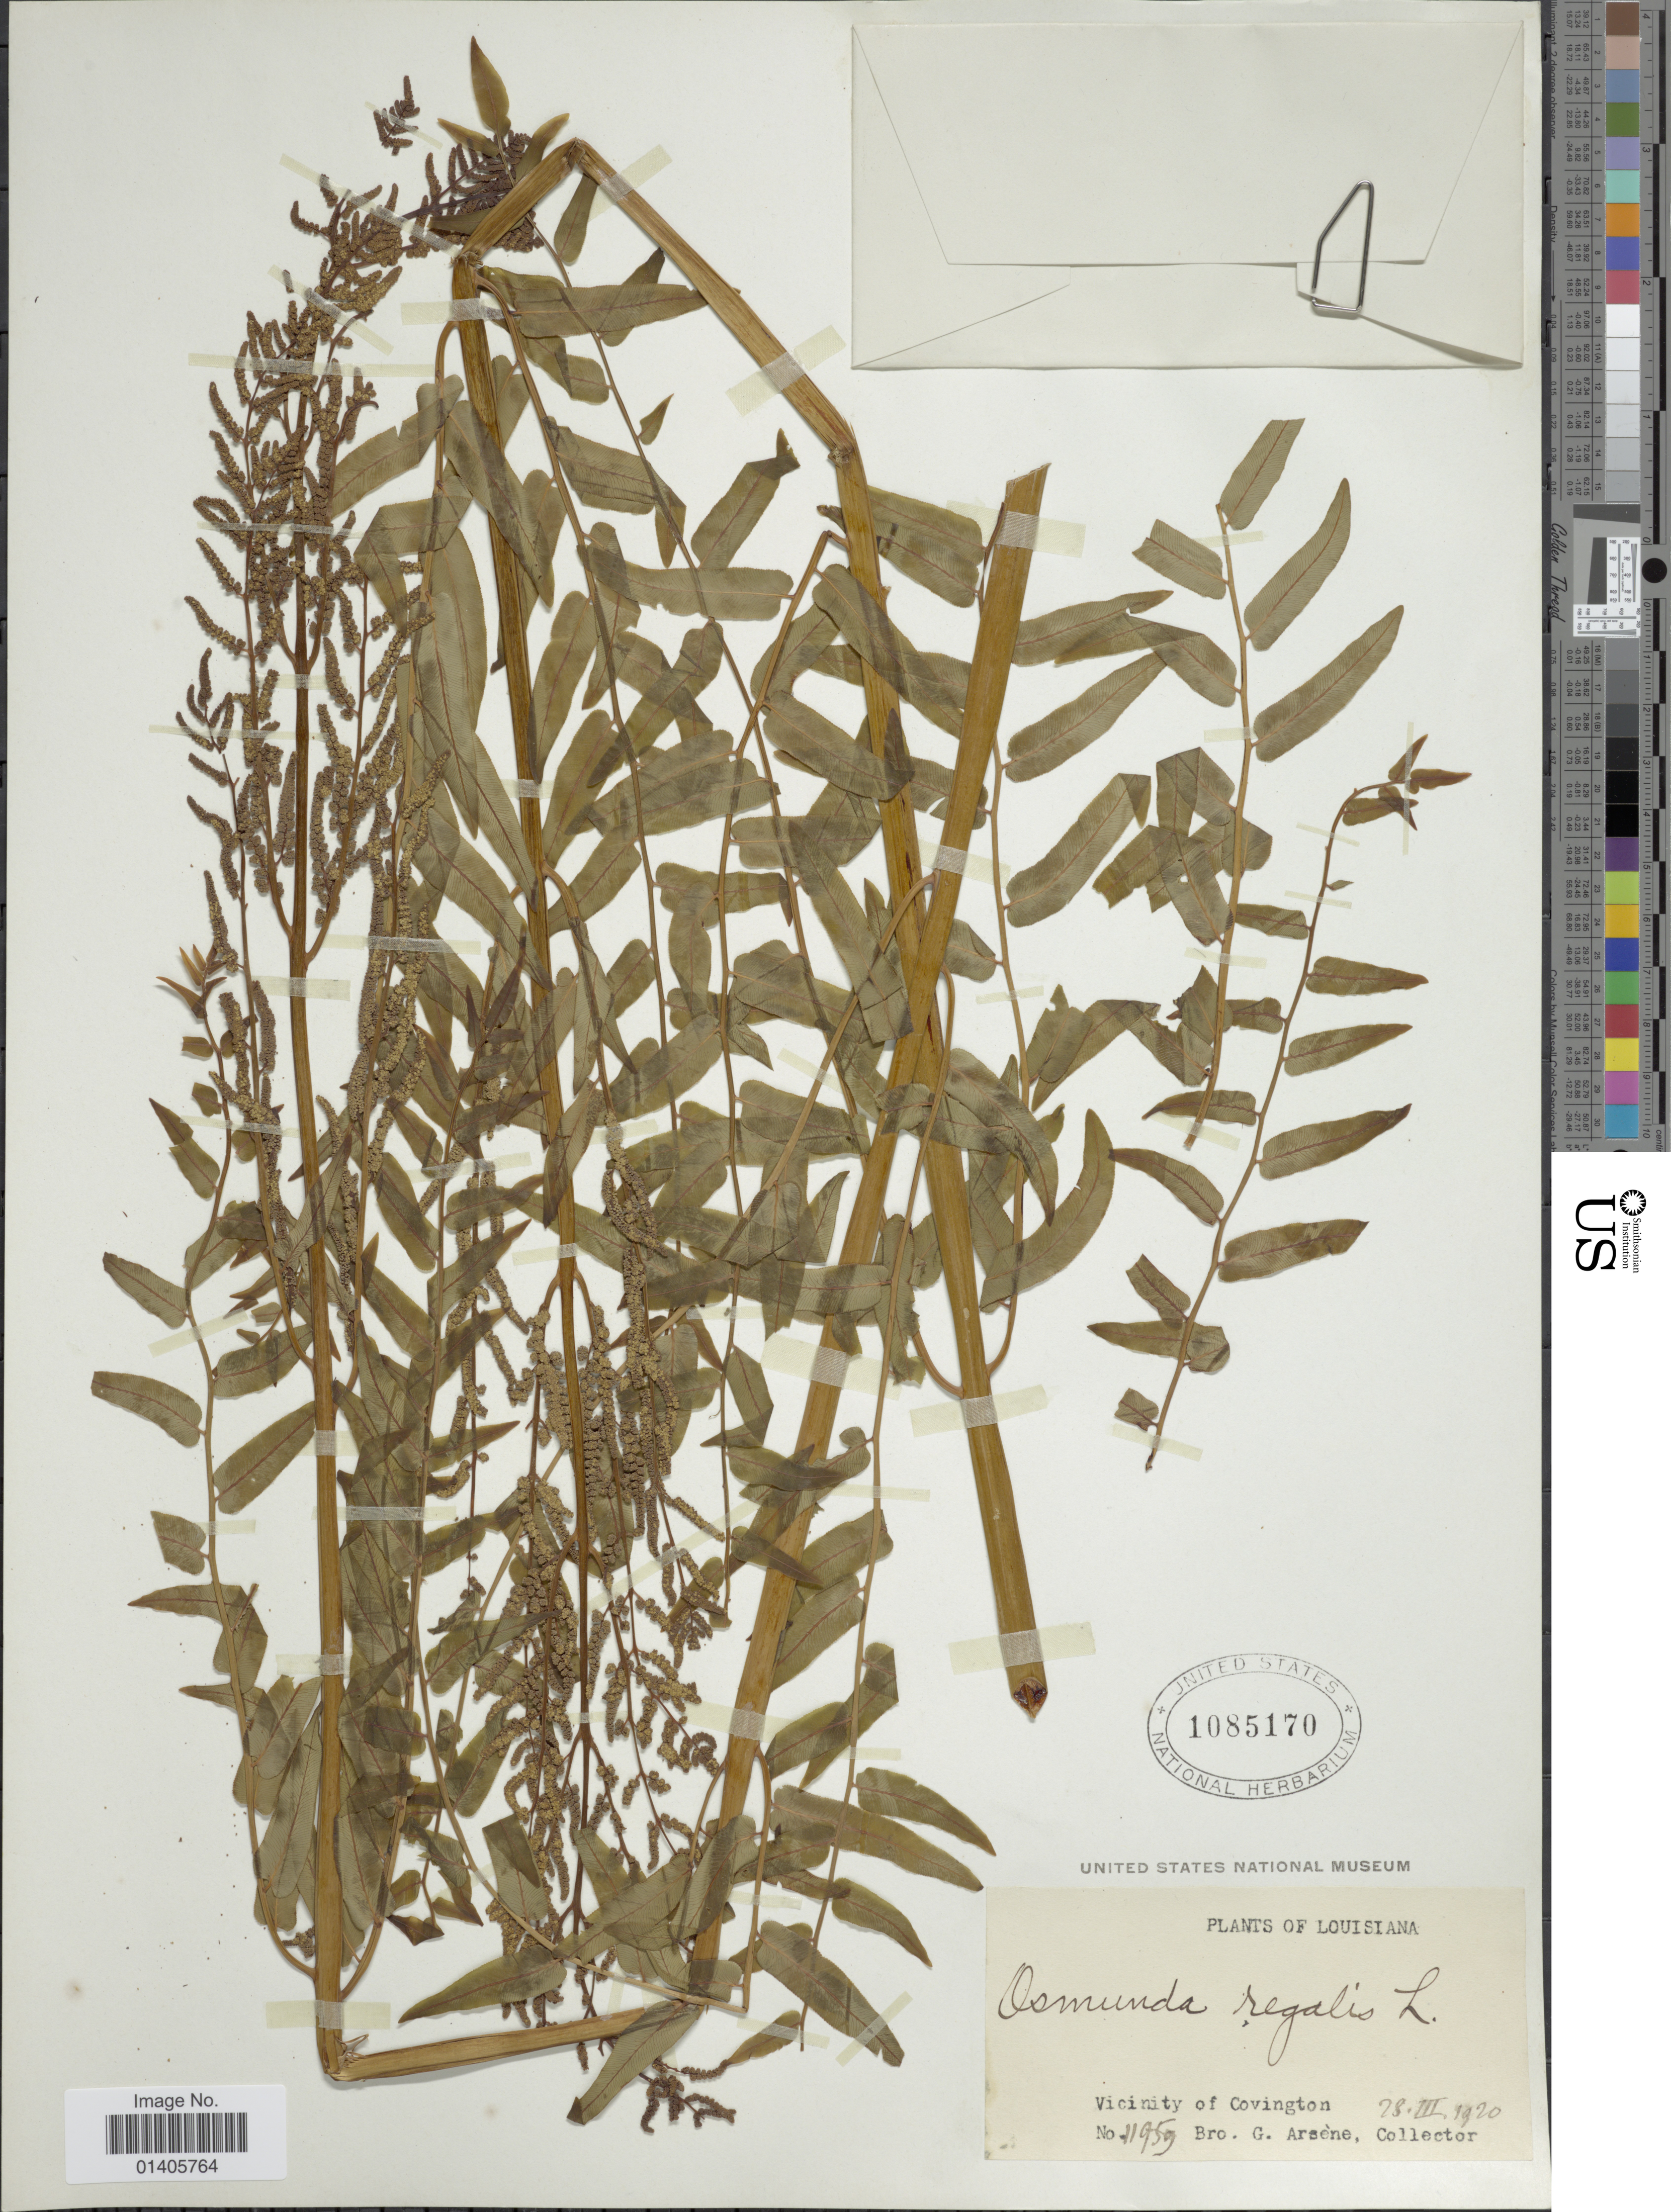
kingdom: Plantae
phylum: Tracheophyta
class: Polypodiopsida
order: Osmundales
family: Osmundaceae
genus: Osmunda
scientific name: Osmunda regalis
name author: L.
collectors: Bro. G. Arsène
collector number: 11959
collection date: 1920-03-28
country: United States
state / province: Louisiana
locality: Vicinity of Covington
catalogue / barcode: US 1085170